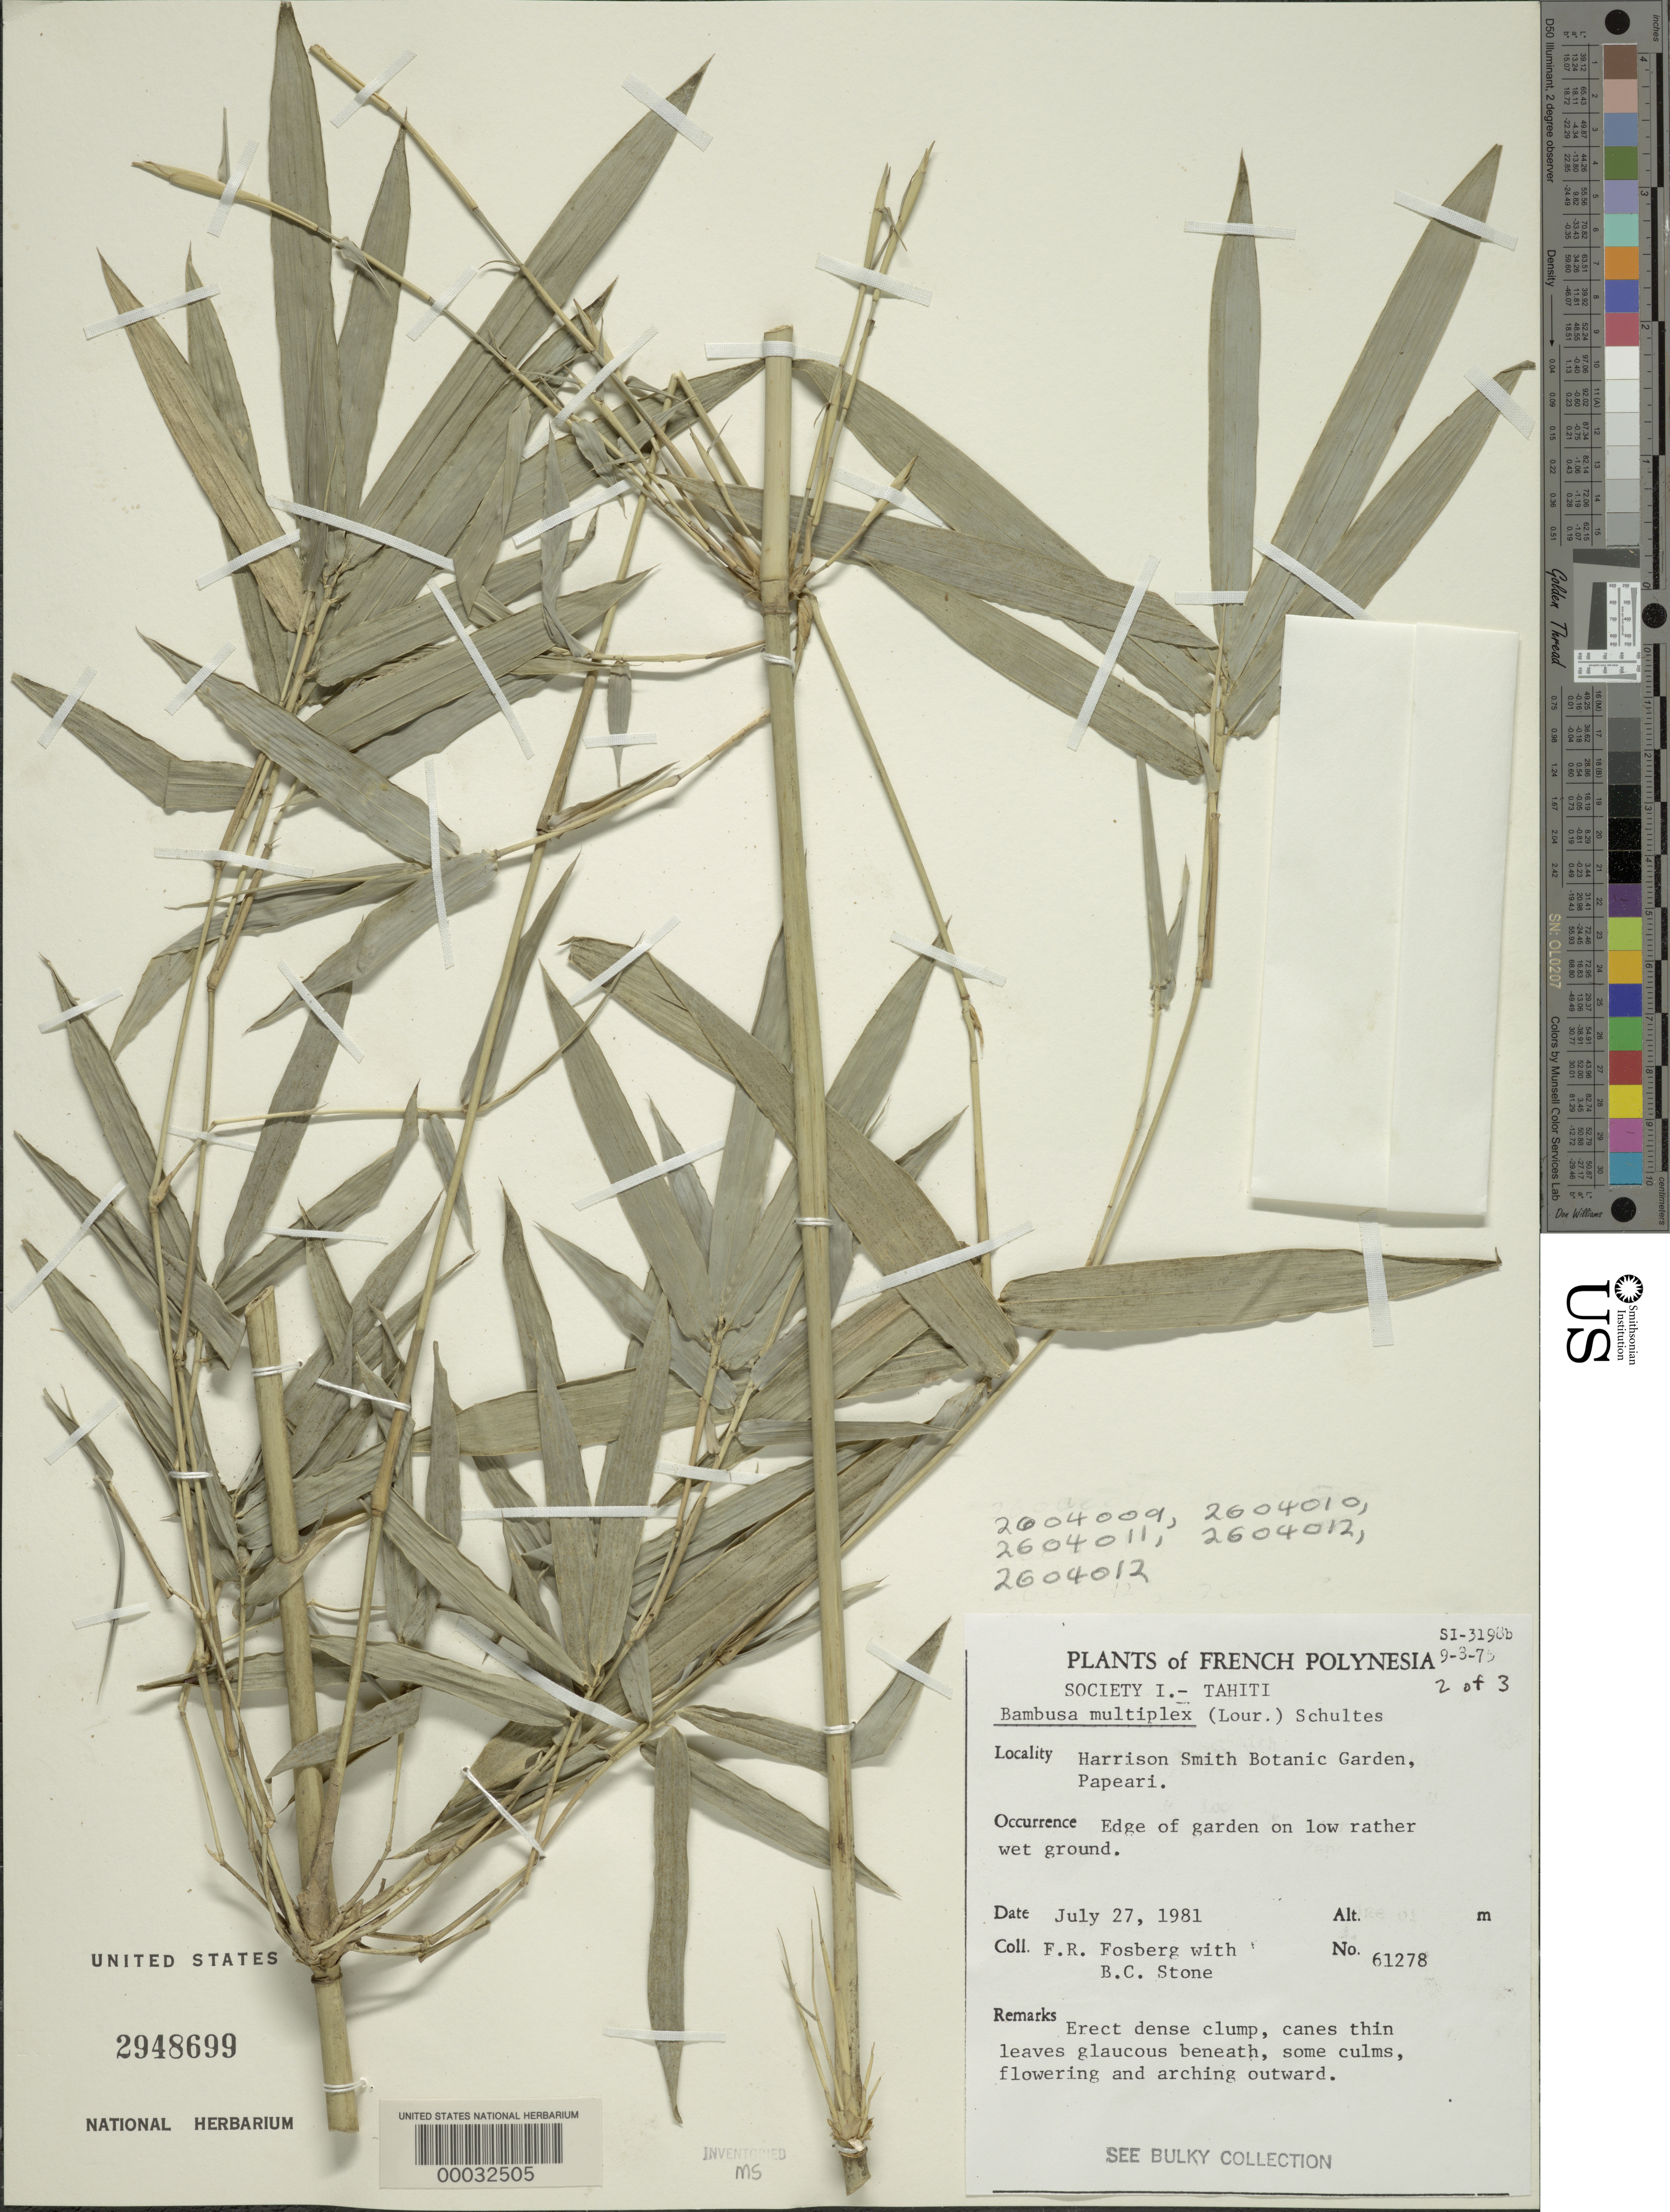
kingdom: Plantae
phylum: Tracheophyta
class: Liliopsida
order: Poales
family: Poaceae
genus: Bambusa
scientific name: Bambusa multiplex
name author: (Lour.) Raeusch. ex Schult. & Schult. f.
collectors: F. R. Fosberg & B. C. Stone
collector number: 61278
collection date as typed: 27 Jul 1981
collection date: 1981-07-27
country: French Polynesia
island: Tahiti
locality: Harrison smith botanical gardens - papeari [Society Is.]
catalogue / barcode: US 2948699